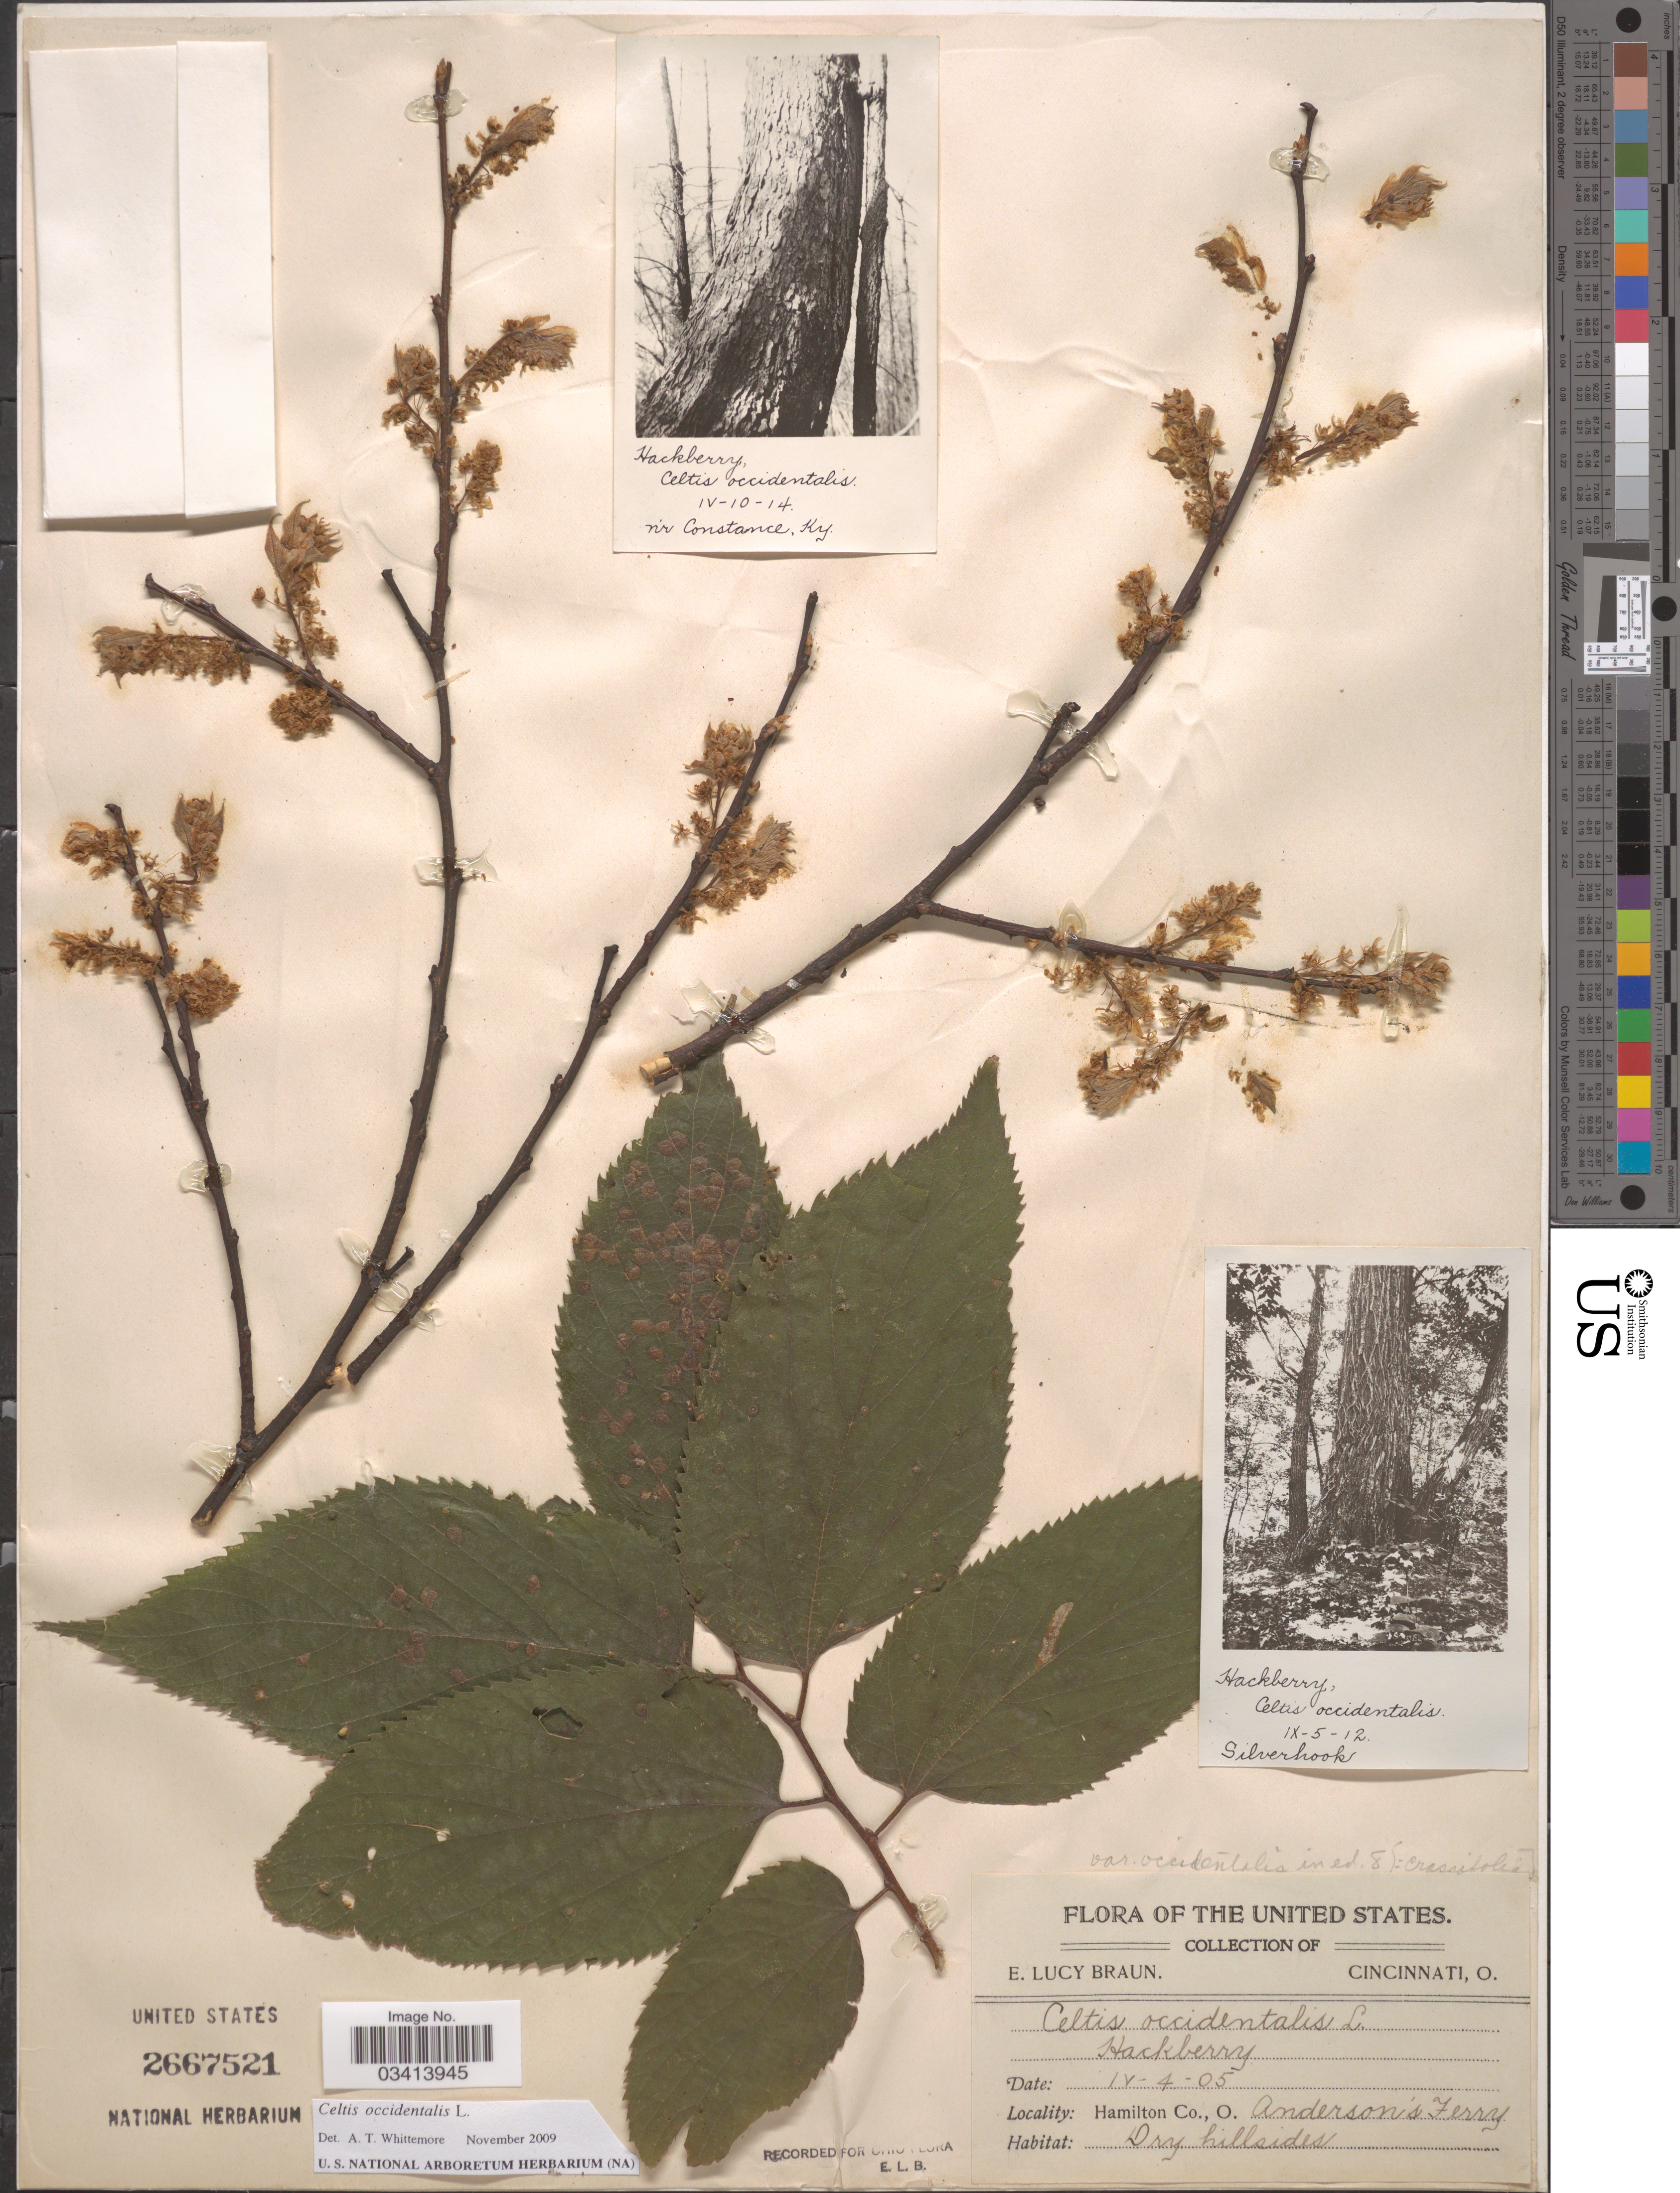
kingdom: Plantae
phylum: Tracheophyta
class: Magnoliopsida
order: Rosales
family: Cannabaceae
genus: Celtis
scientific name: Celtis occidentalis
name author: L.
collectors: E. L. Braun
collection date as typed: Transcribed d/m/y: 4/4/5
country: United States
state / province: Ohio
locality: Hamilton Co., Anderson's Ferry.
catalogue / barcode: US 2667521